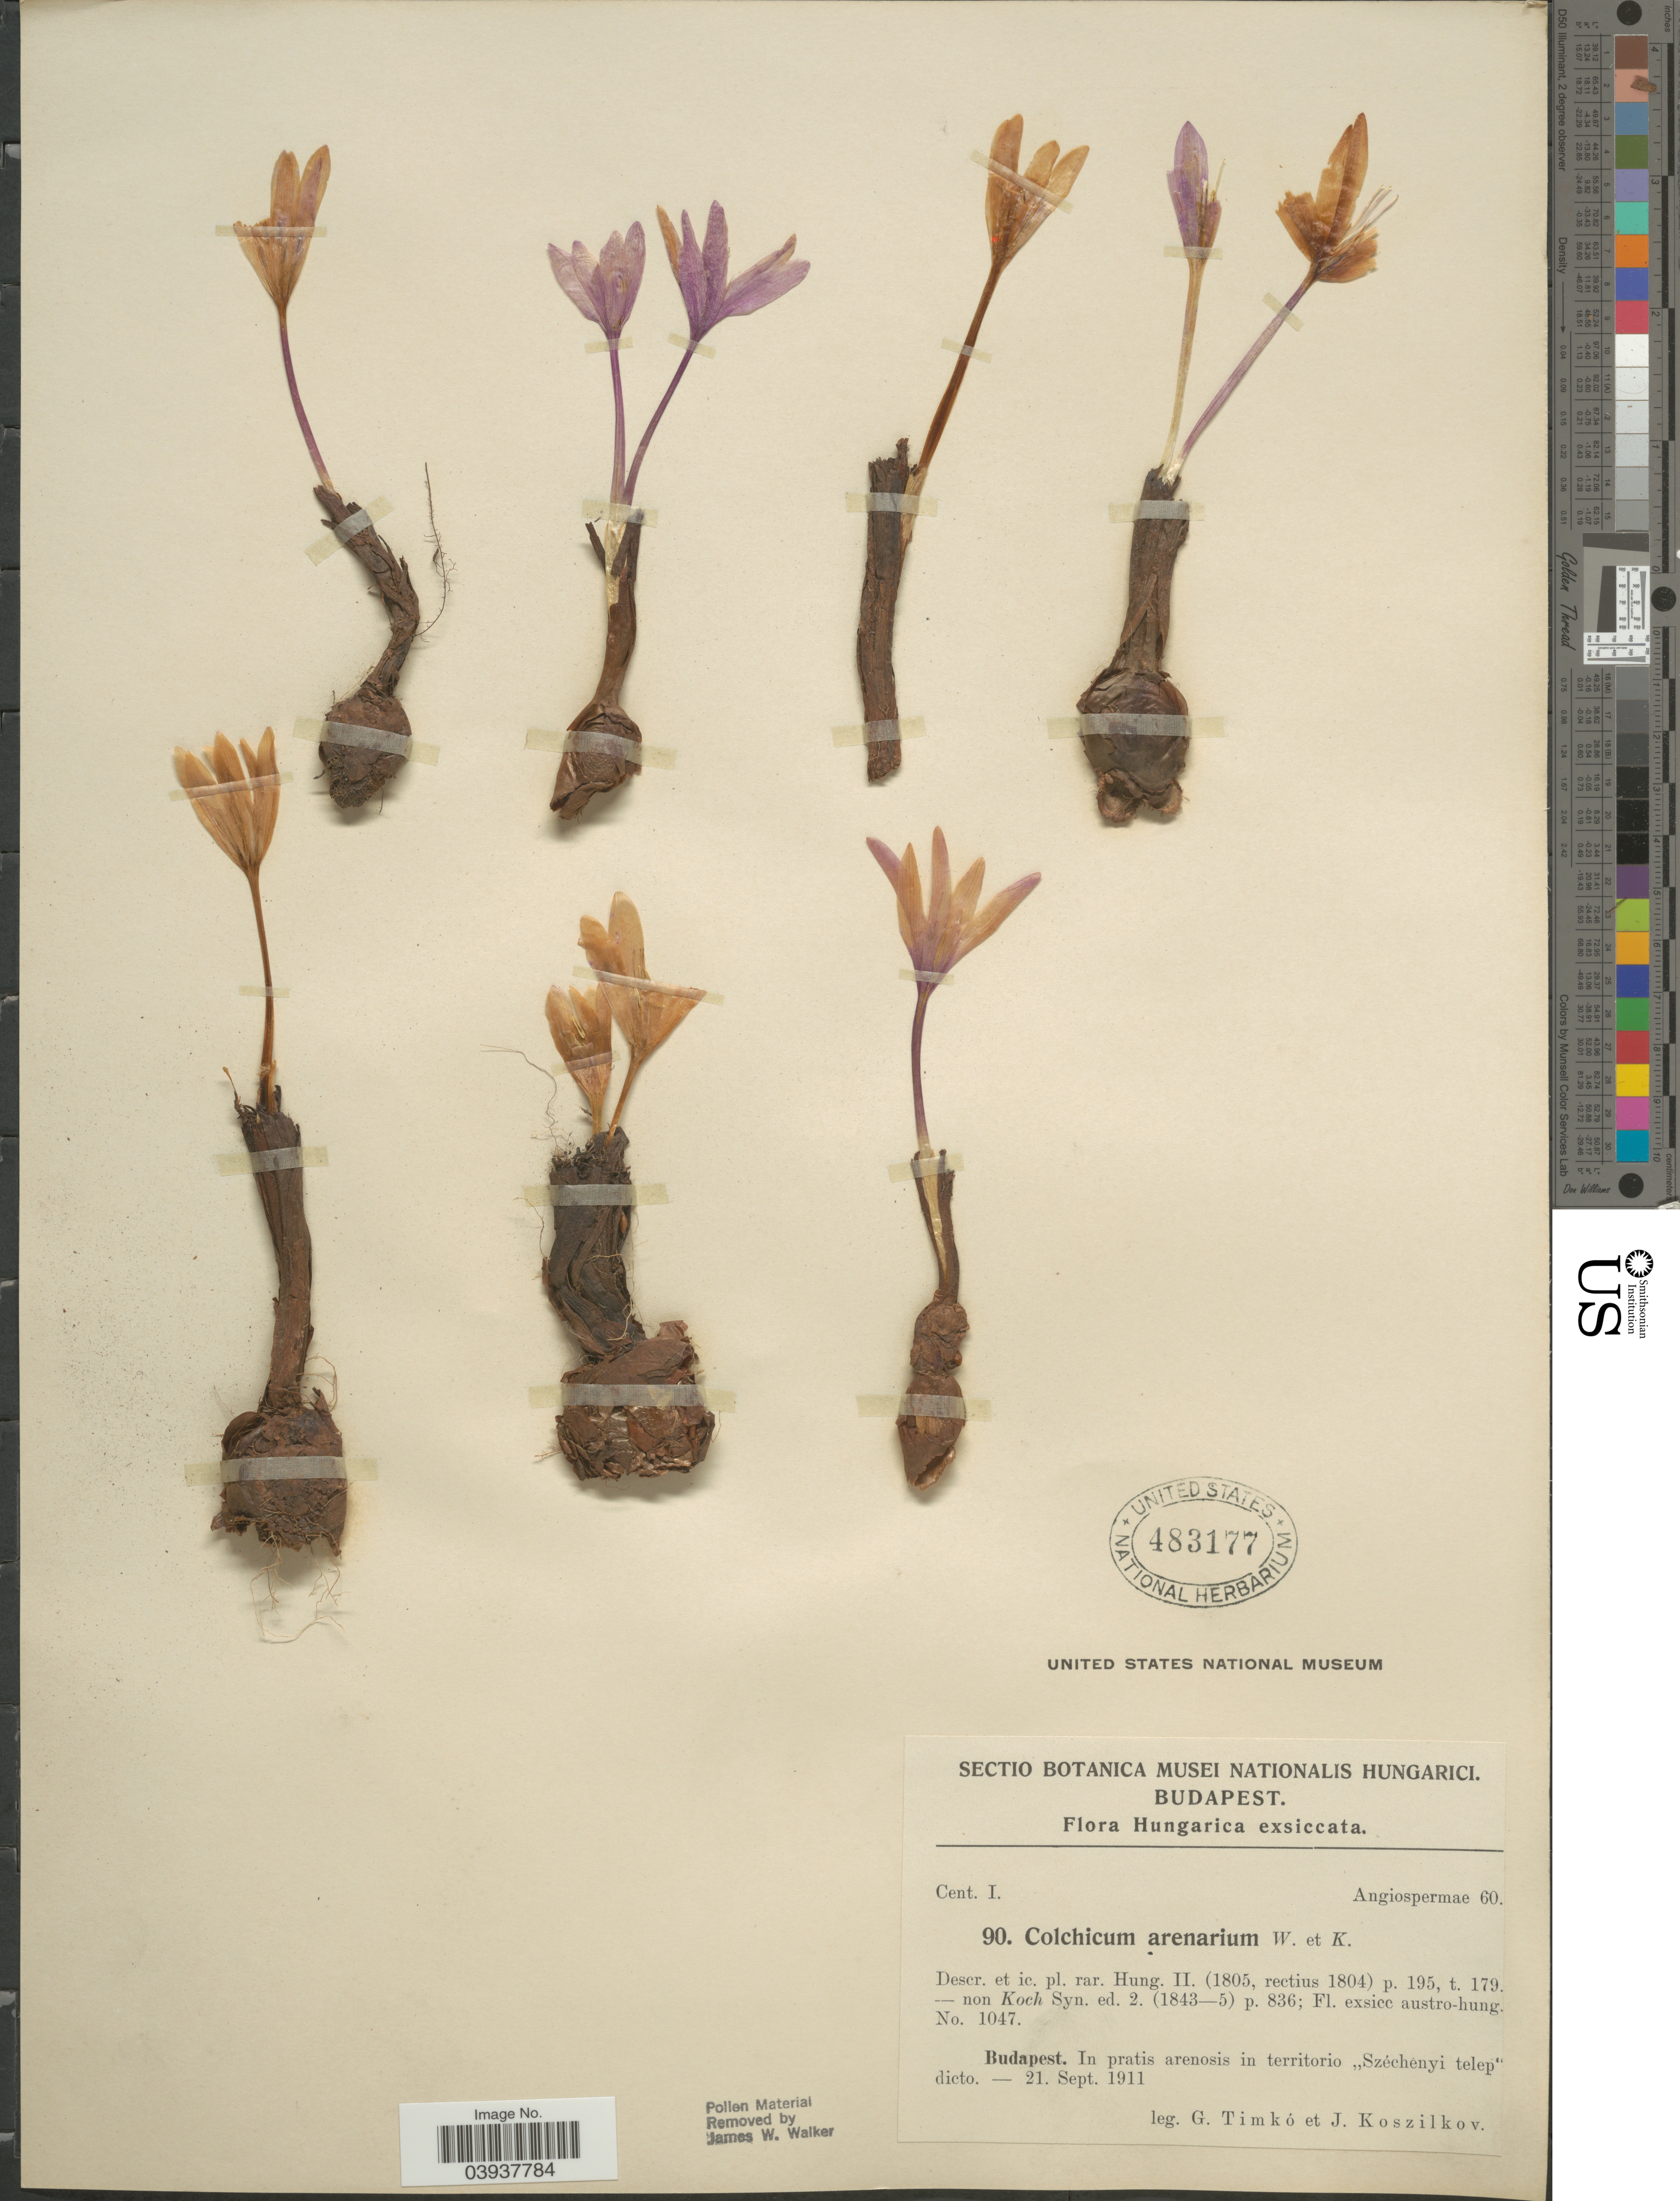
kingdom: Plantae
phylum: Tracheophyta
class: Liliopsida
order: Liliales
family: Colchicaceae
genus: Colchicum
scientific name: Colchicum arenarium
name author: Waldst. & Kit.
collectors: G. Timko & J. Koszilkov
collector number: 90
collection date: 1911-09-21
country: Hungary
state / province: Budapest, Capital District of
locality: Hungarica. Budapest. In pratis arenosis in territorio ,,Széchenyi telep' dicto.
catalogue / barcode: US 483177